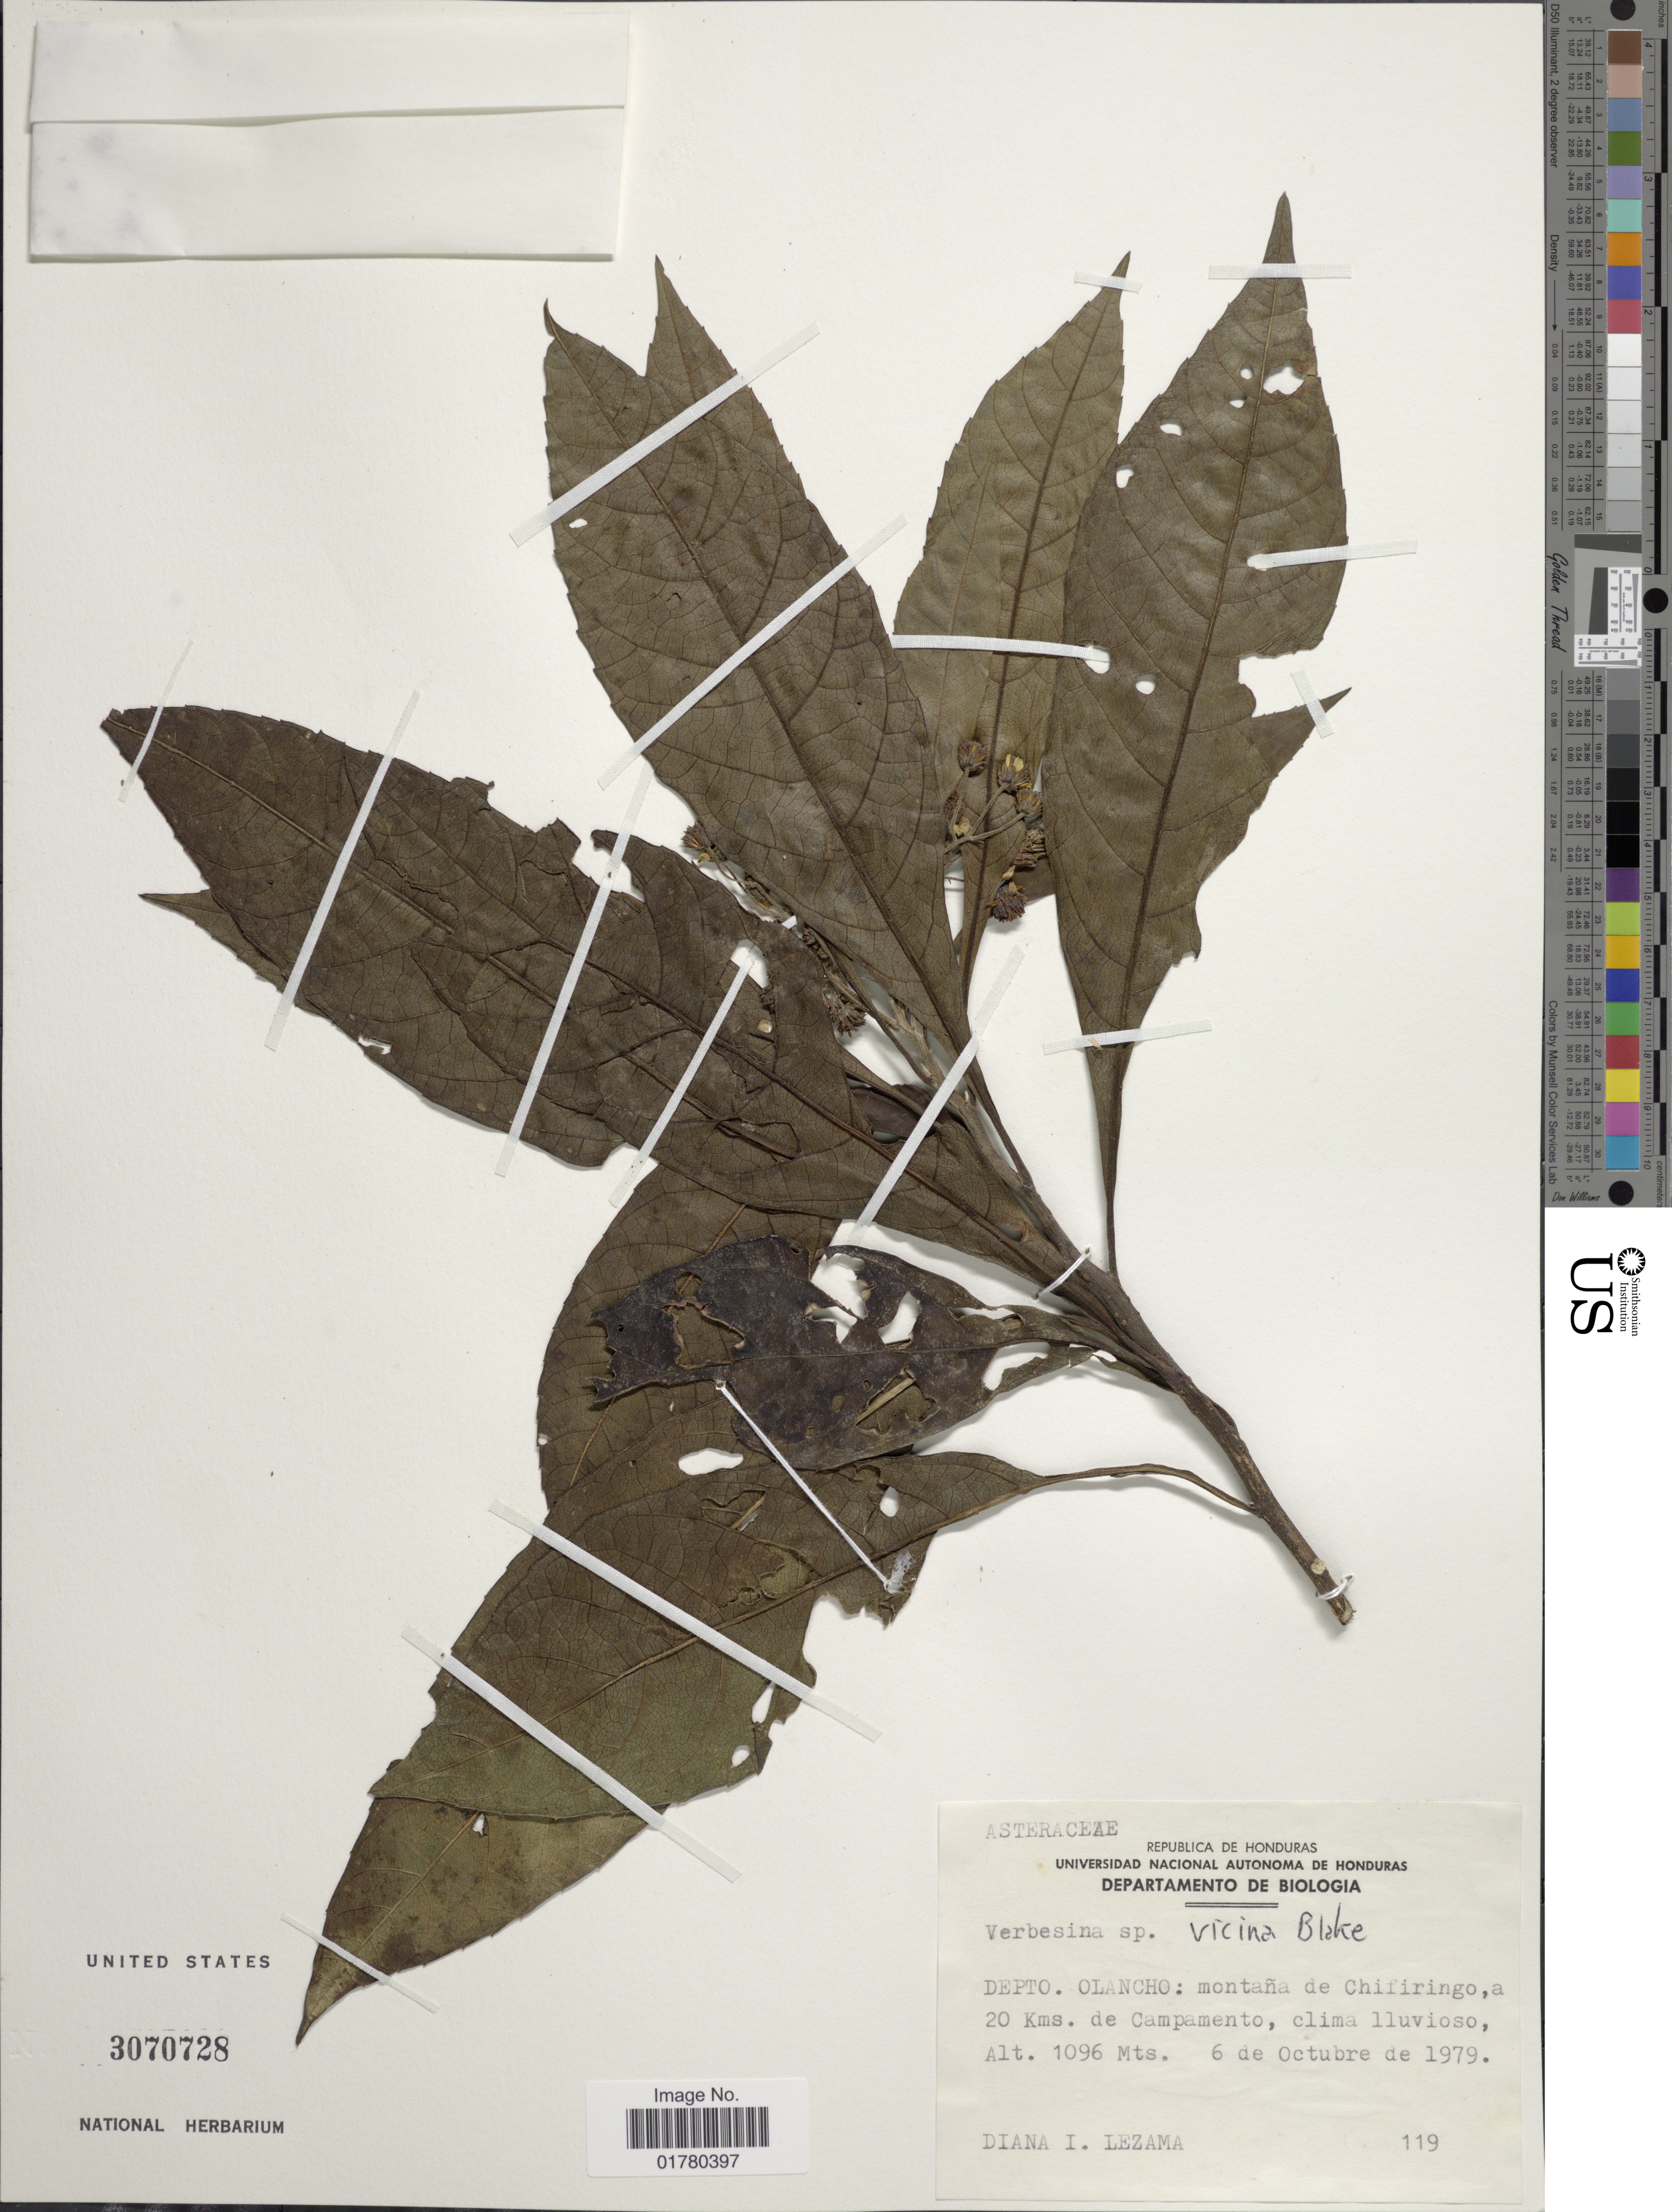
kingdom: Plantae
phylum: Tracheophyta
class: Magnoliopsida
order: Asterales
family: Asteraceae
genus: Verbesina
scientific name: Verbesina vicina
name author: S.F. Blake in Yunck.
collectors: D. I. Lezama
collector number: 119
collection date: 1979-10-06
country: Honduras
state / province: Olancho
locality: Montaña de Chifiringo, a 20 Kms. de Campamento, clima lluvioso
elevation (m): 1096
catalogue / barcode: US 3070728